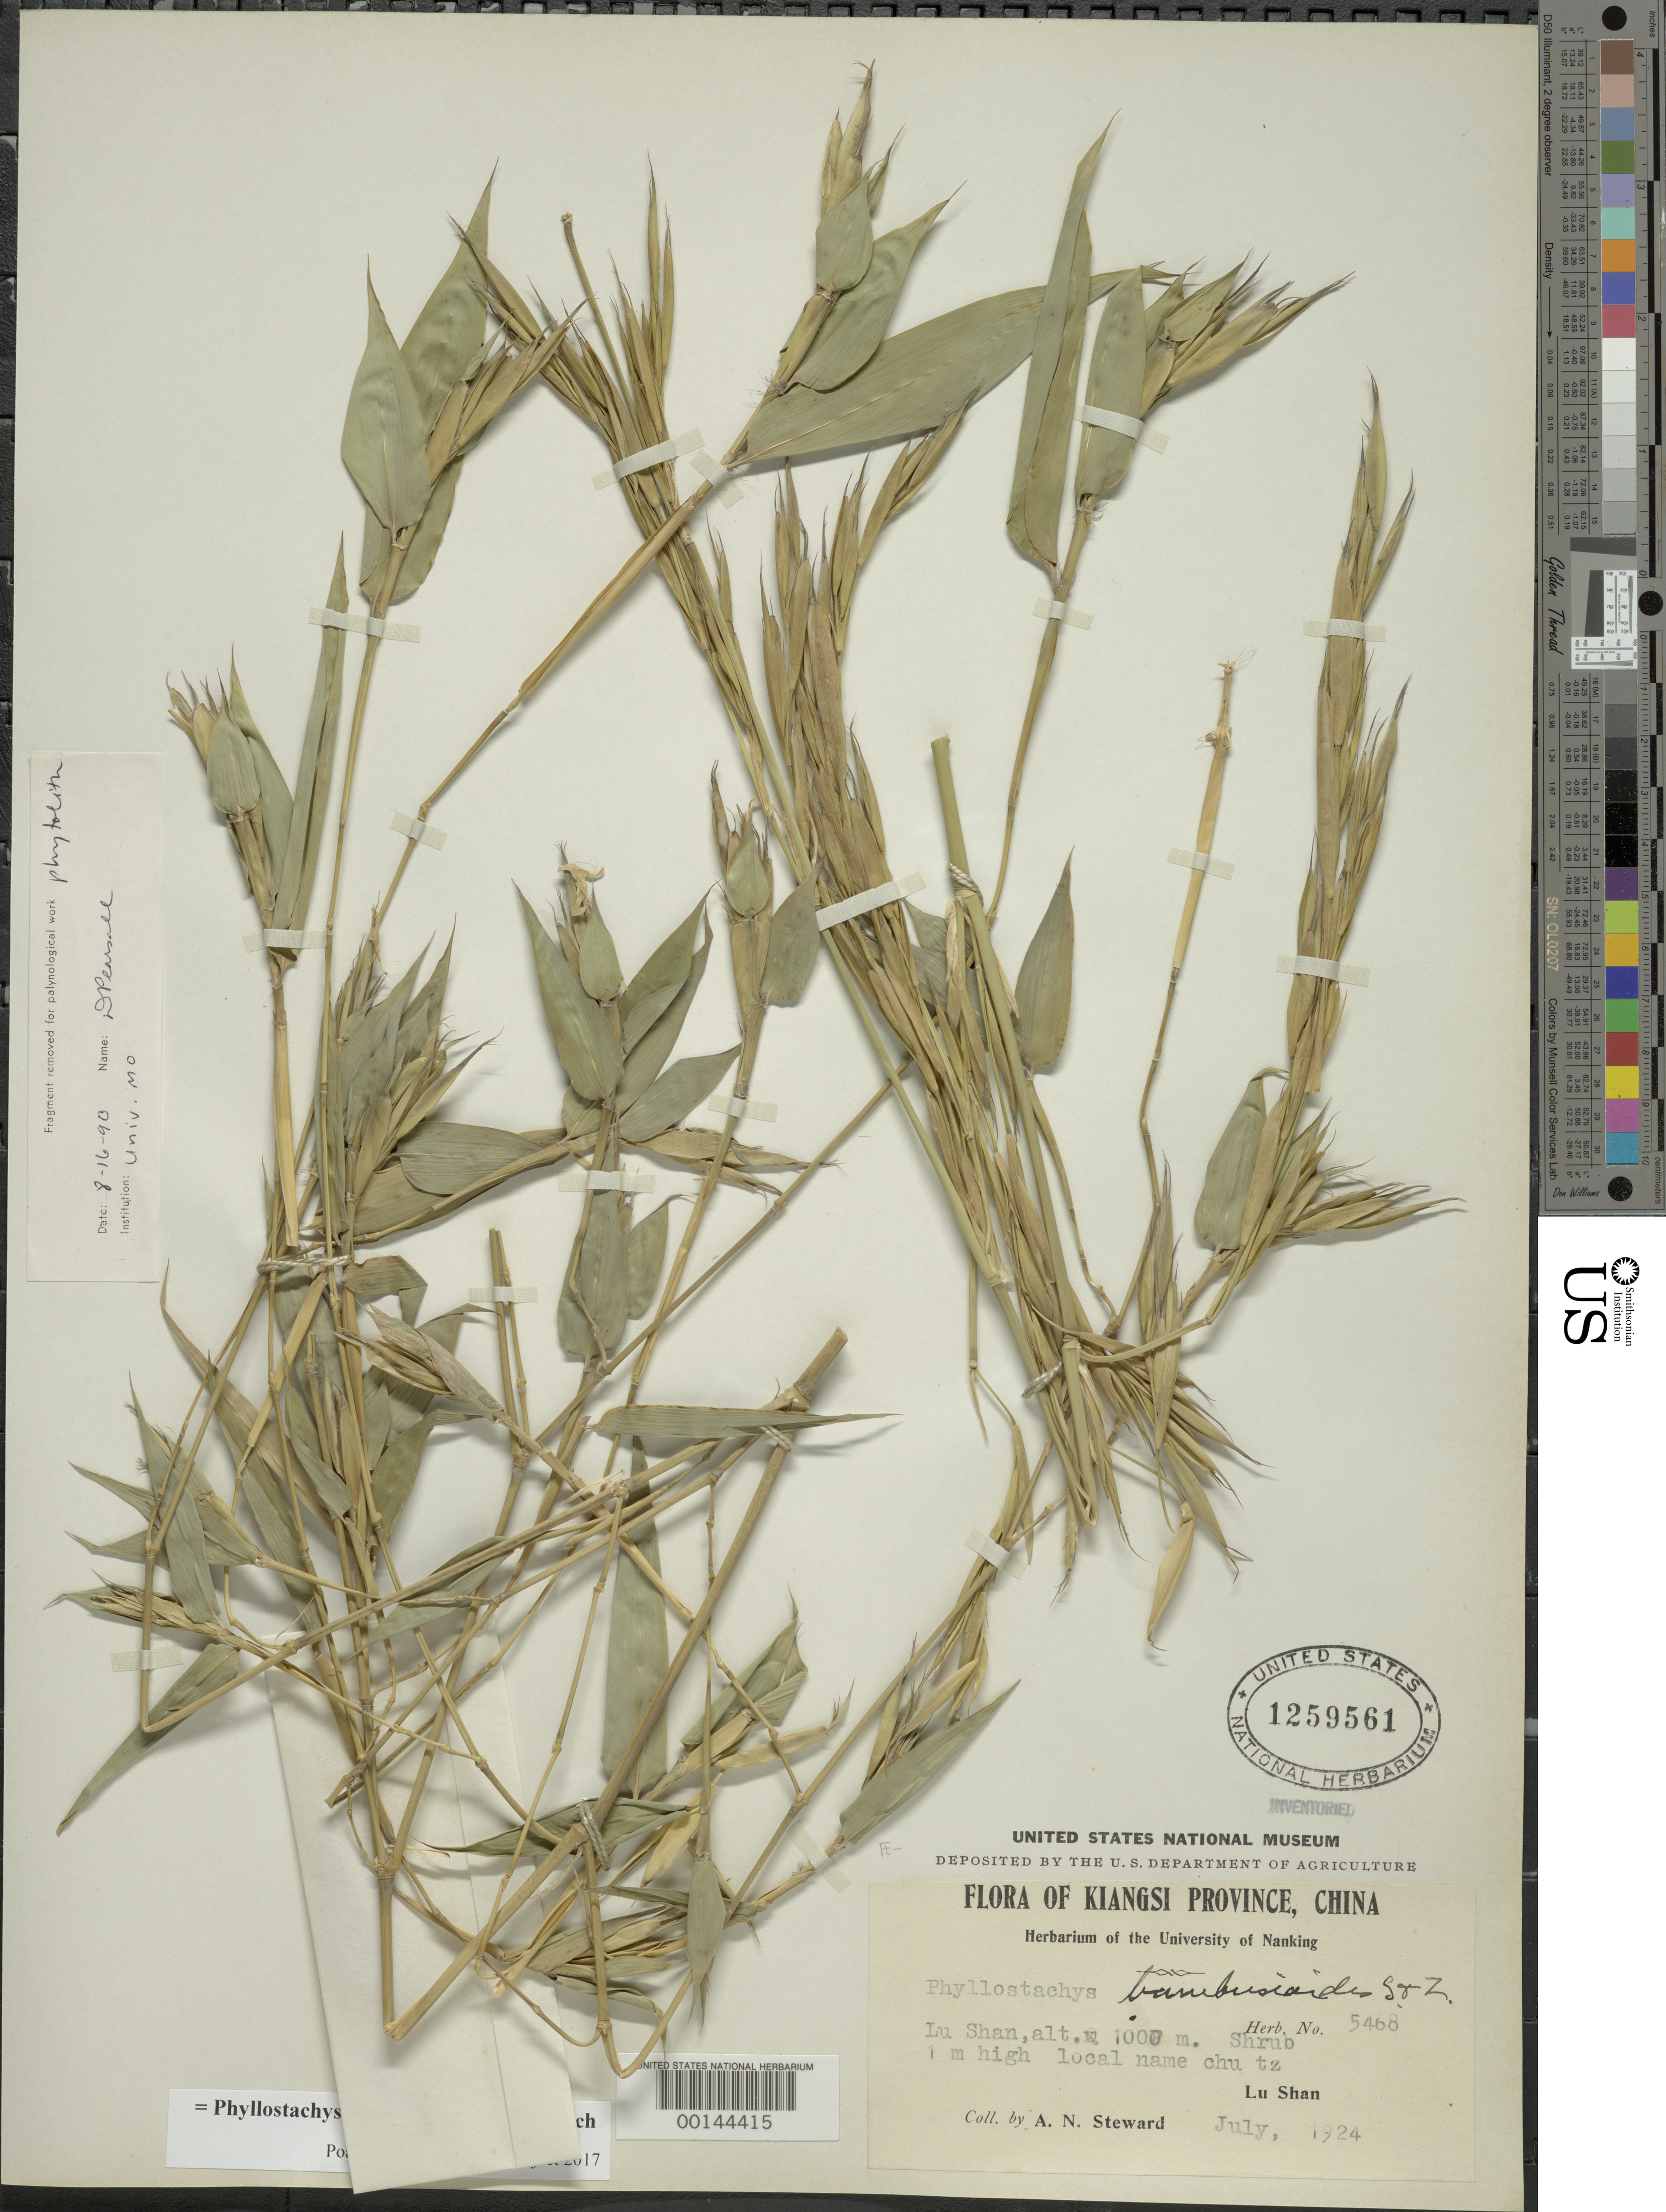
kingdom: Plantae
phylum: Tracheophyta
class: Liliopsida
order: Poales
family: Poaceae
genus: Phyllostachys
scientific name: Phyllostachys reticulata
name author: (Rupr.) K. Koch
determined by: Poaceae Reorganization Project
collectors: A. N. Steward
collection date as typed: Jul 1924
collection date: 1924-07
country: China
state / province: Jiangxi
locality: Lu shan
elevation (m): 1000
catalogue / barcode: US 1259561